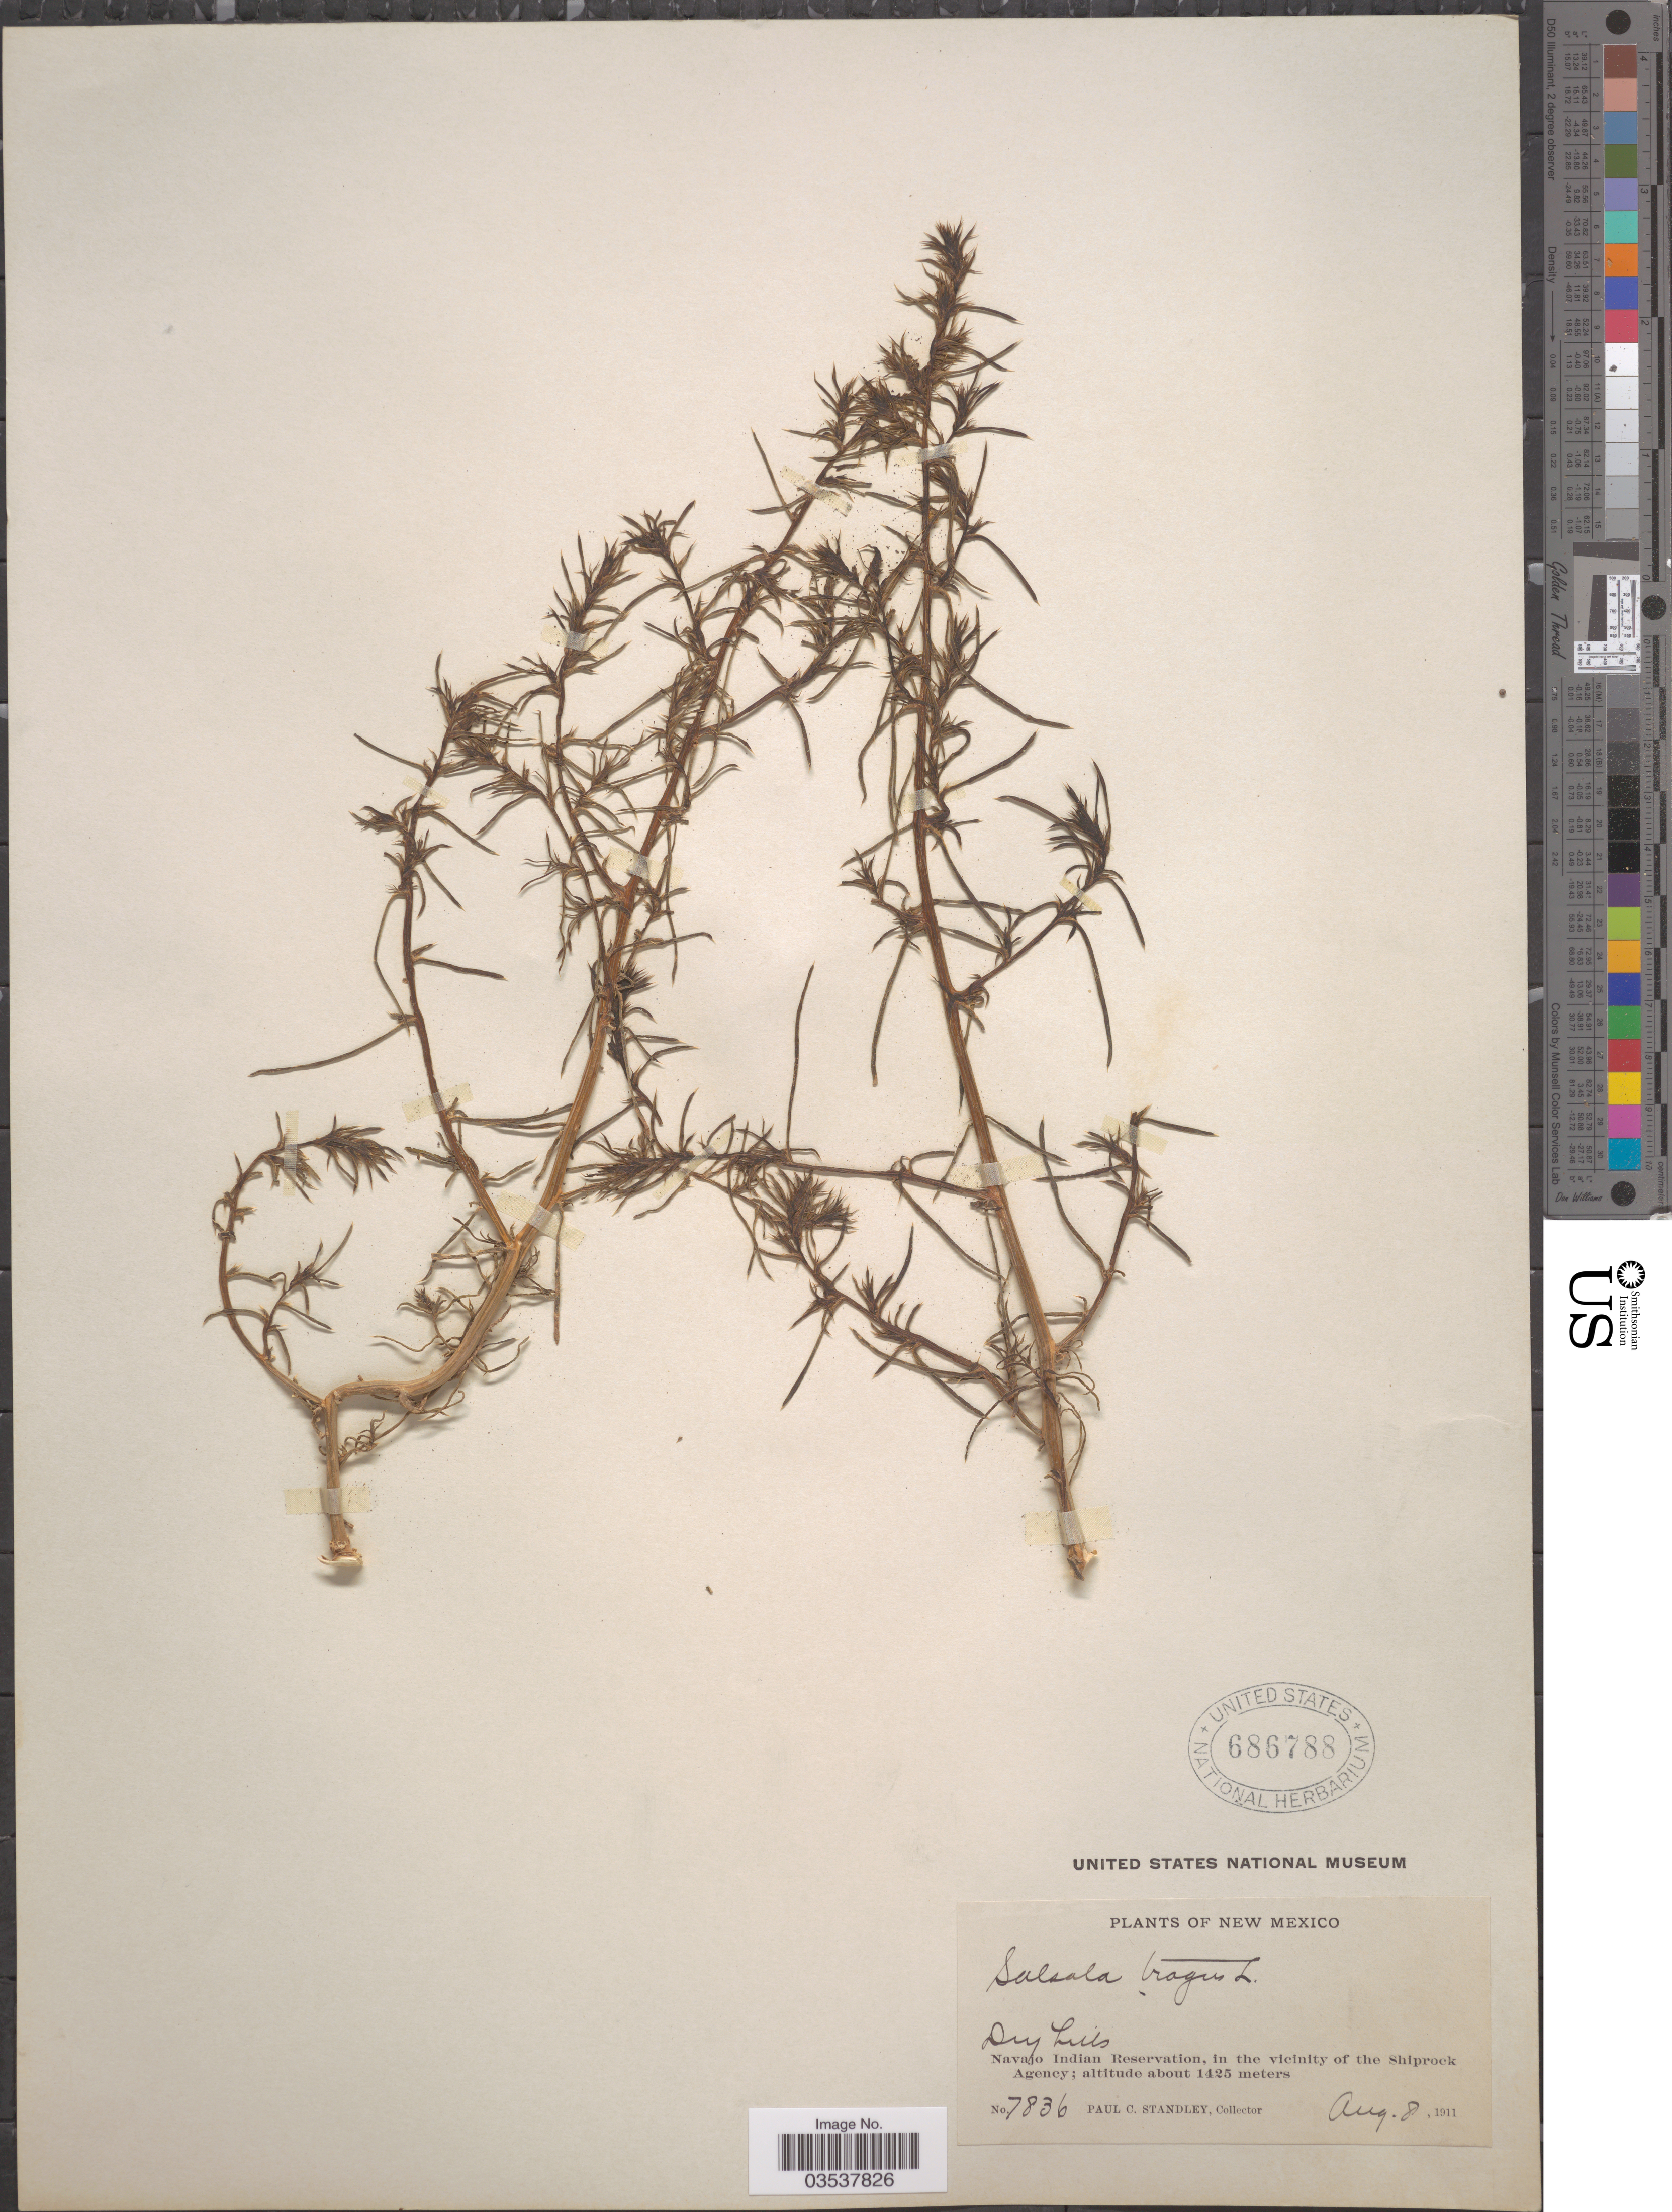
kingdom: Plantae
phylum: Tracheophyta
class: Magnoliopsida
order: Caryophyllales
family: Amaranthaceae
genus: Salsola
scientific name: Salsola pestifer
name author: A. Nelson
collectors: P. C. Standley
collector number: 7836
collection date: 1911-08-08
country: United States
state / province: New Mexico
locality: Navajo Indian Reservation, in the vicinity of the Shiprock Agency.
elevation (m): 1425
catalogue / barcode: US 686788